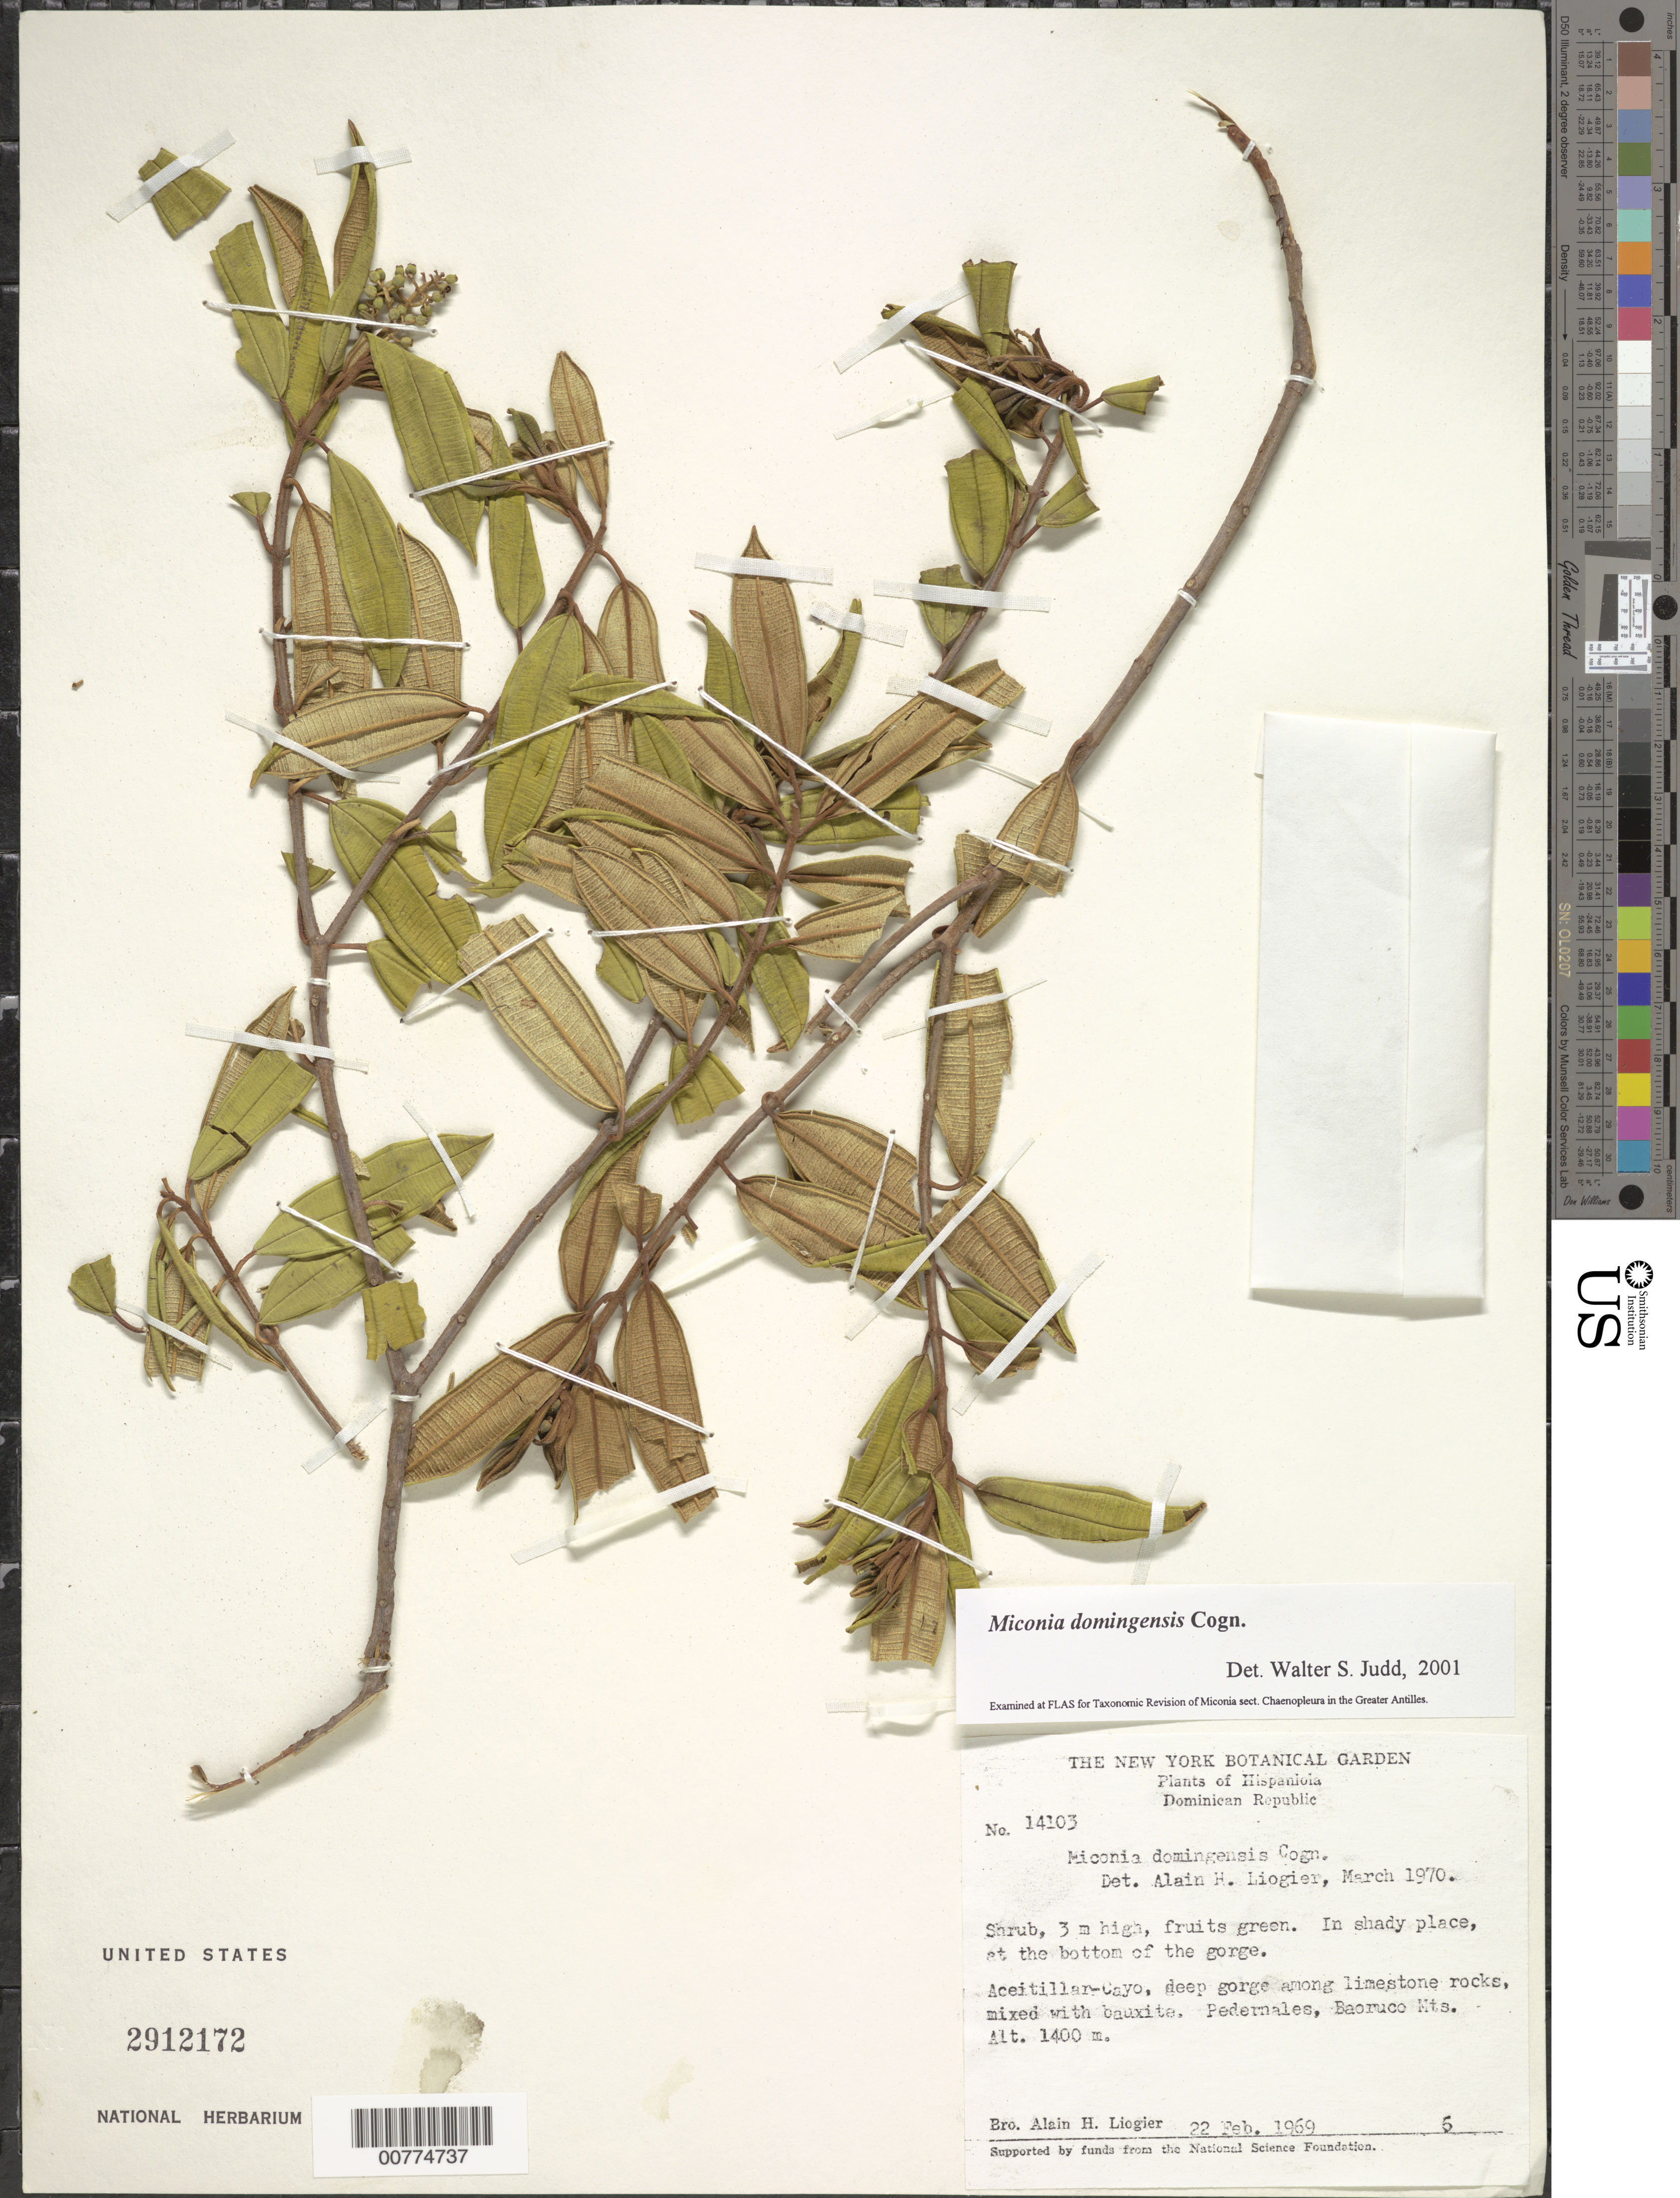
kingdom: Plantae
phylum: Tracheophyta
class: Magnoliopsida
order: Myrtales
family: Melastomataceae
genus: Miconia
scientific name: Miconia domingensis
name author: Cogn.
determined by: Judd, Walter S.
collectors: A. H. Liogier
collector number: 14103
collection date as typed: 22 Feb 1969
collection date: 1969-02-22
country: Dominican Republic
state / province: Pedernales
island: Hispaniola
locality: Baoruco Mts., Aceitillar-Cayo.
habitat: In shady place, at the bottom of the gorge, among limestone rocks, mixed with bauxite.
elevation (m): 1400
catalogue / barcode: US 2912172